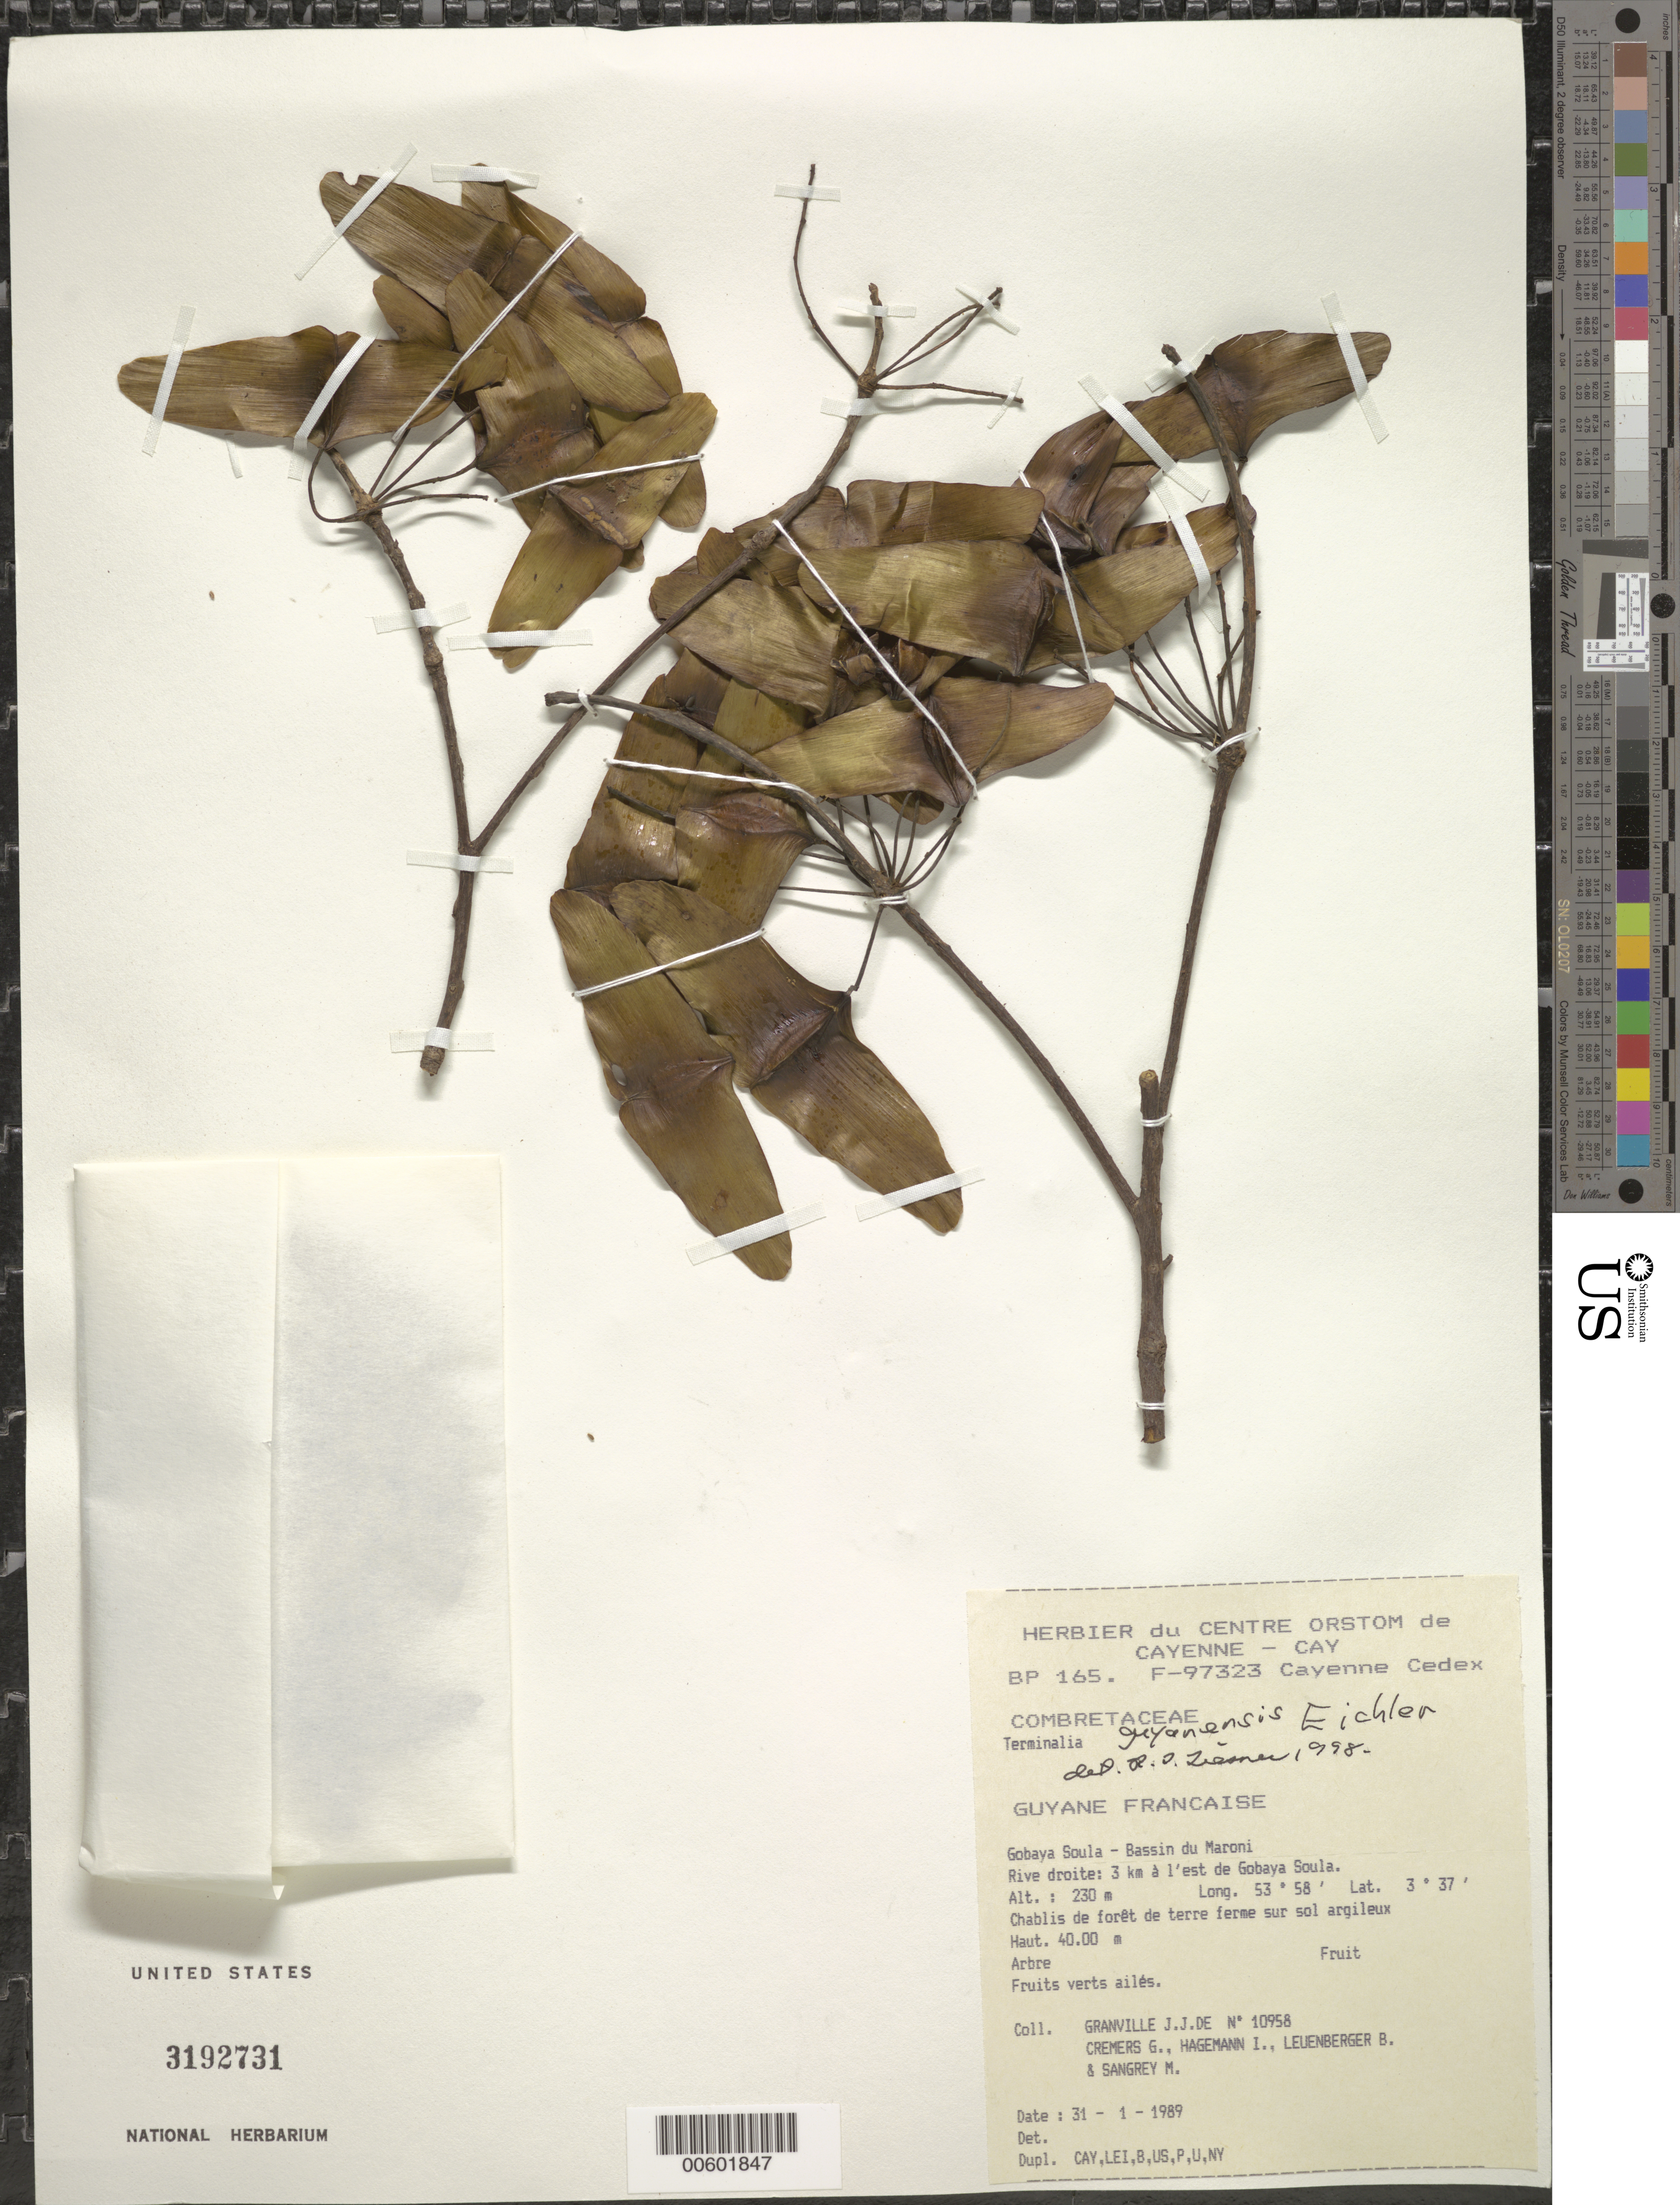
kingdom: Plantae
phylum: Tracheophyta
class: Magnoliopsida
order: Myrtales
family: Combretaceae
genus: Terminalia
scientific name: Terminalia guyanensis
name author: Eichler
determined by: Liesner, R. L.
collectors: J.-J. de Granville, G. Cremers, J. Hagemann, B. E. Leuenberger & M. S. Sangrey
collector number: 10958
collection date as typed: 31-Jan-89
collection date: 1989-01-31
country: French Guiana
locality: Gobaya Soula, Bassin du Maroni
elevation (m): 230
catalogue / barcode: US 3192731